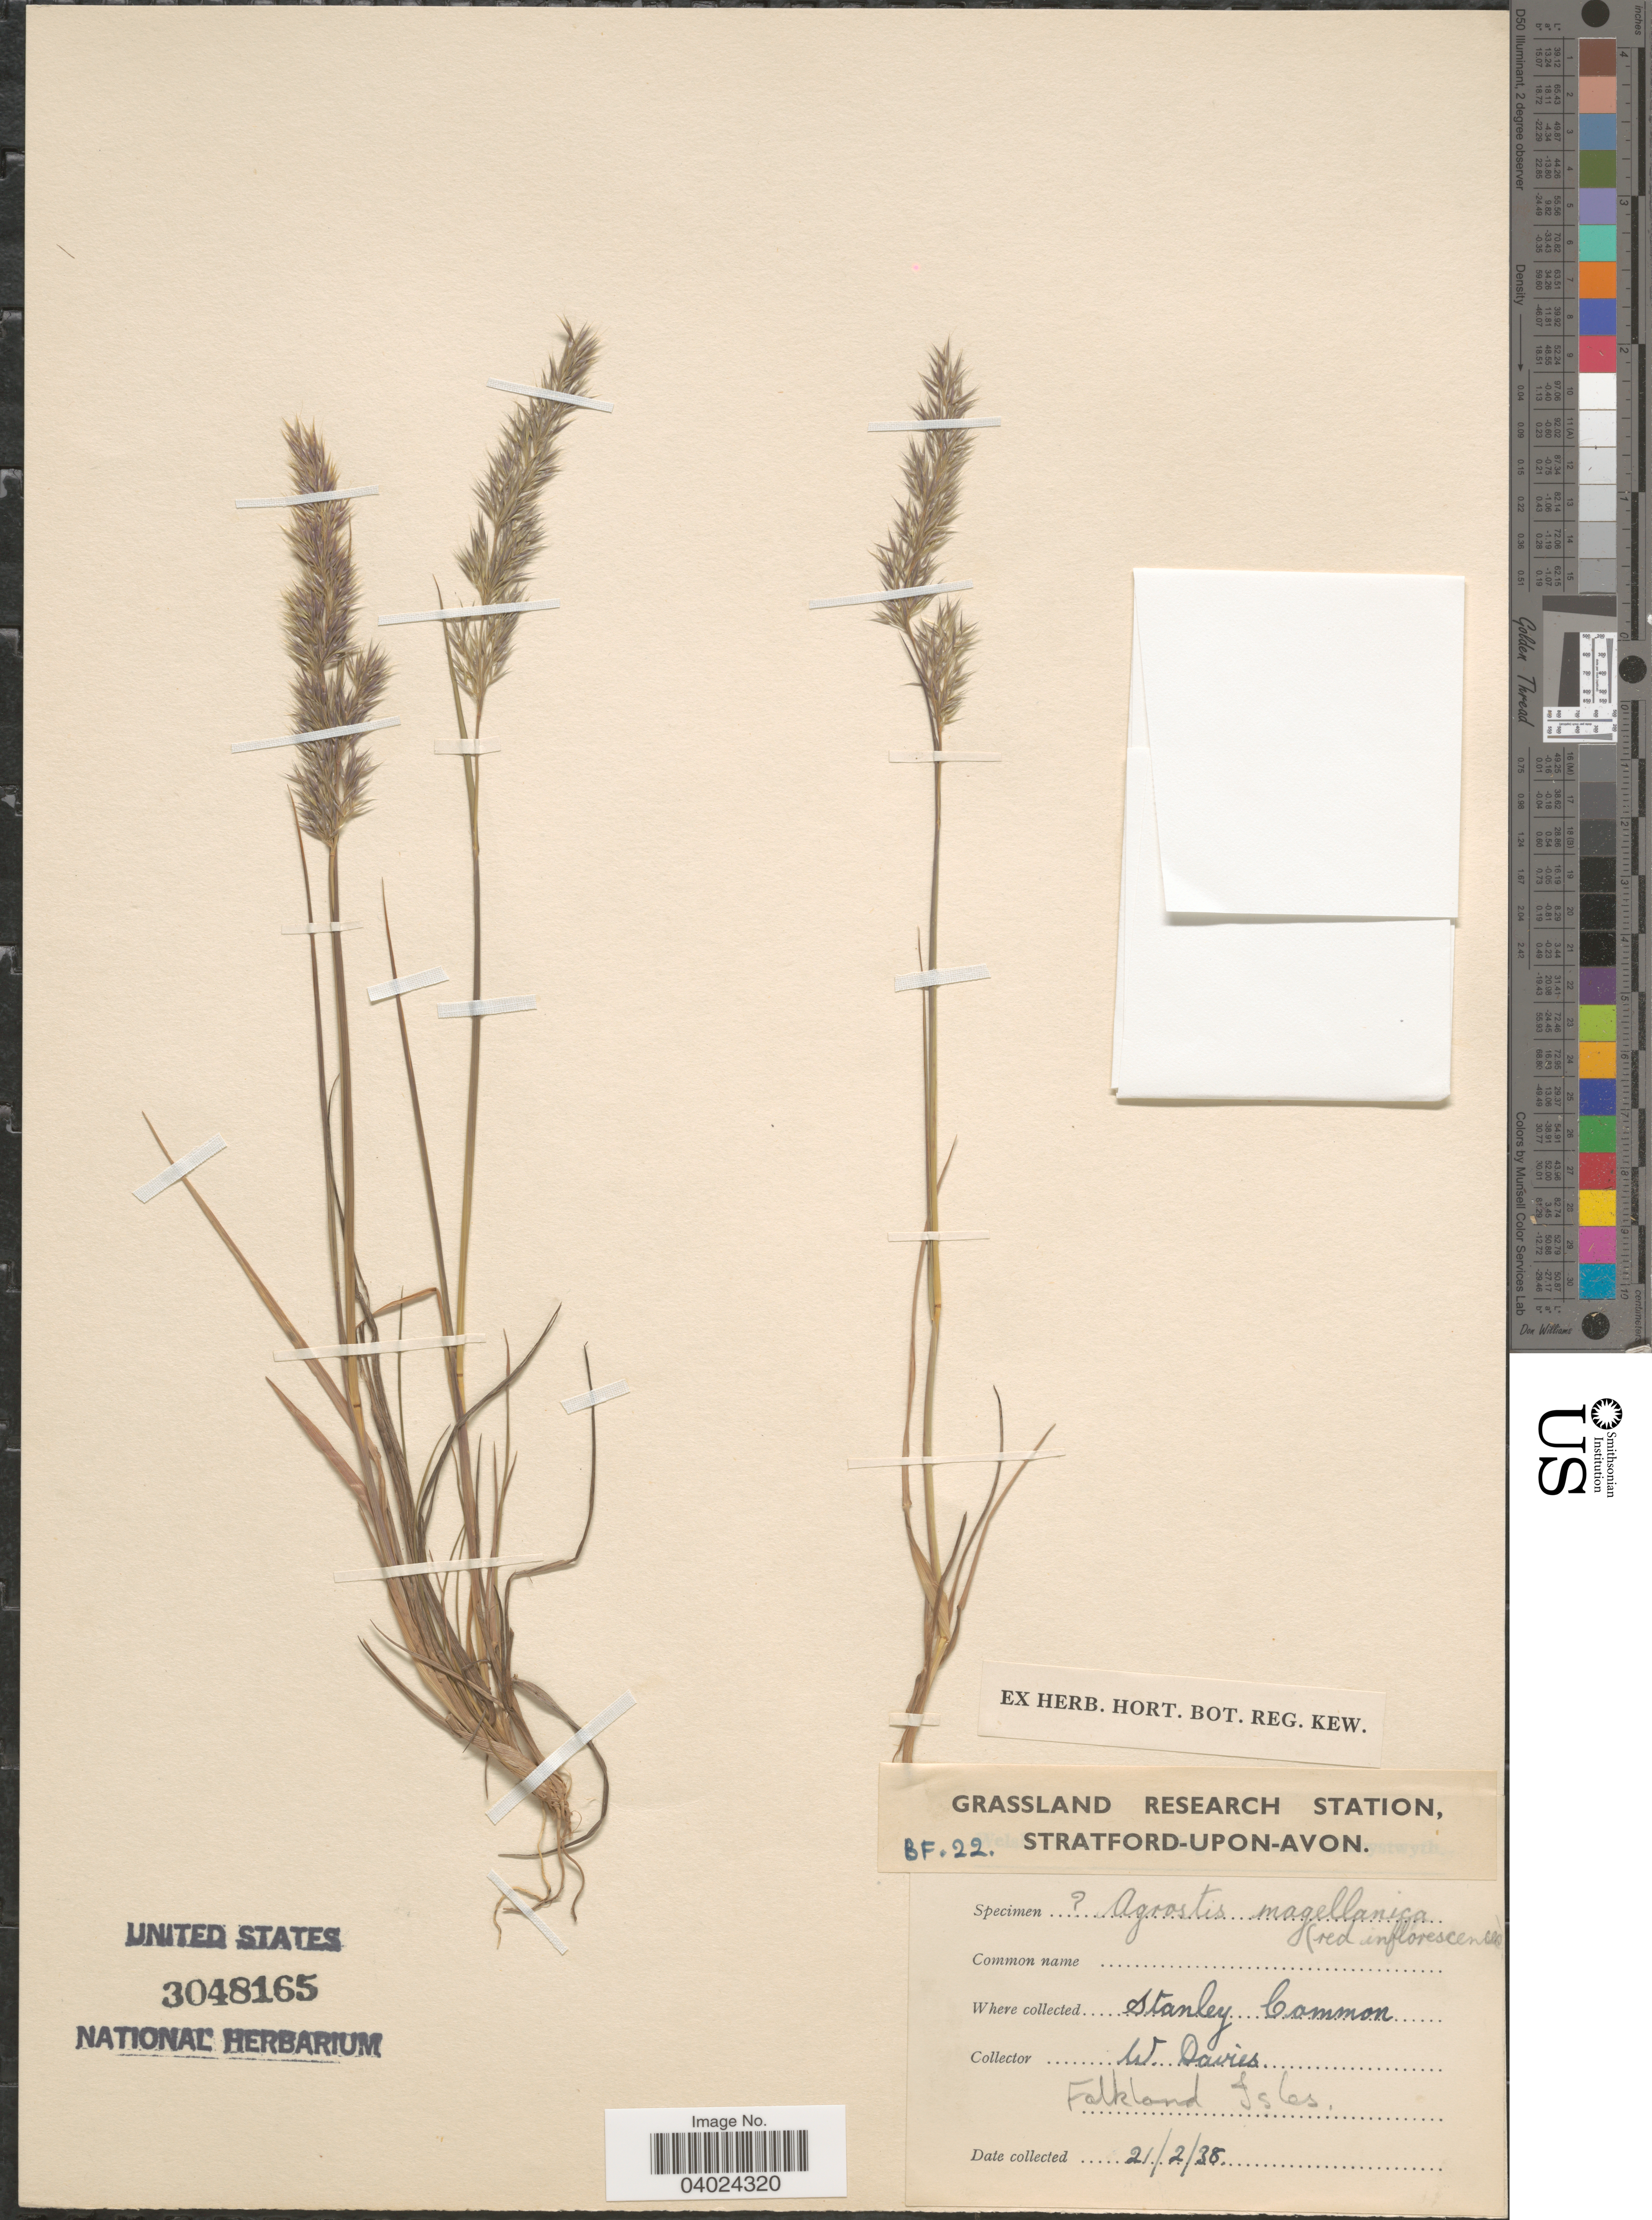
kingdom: Plantae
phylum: Tracheophyta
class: Liliopsida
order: Poales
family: Poaceae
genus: Agrostis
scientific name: Agrostis magellanica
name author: Lam.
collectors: W. Davies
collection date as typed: Transcribed d/m/y: 21/2/38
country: Falkland Islands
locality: Stanley Cammon. Falkland Isles.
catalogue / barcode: US 3048165